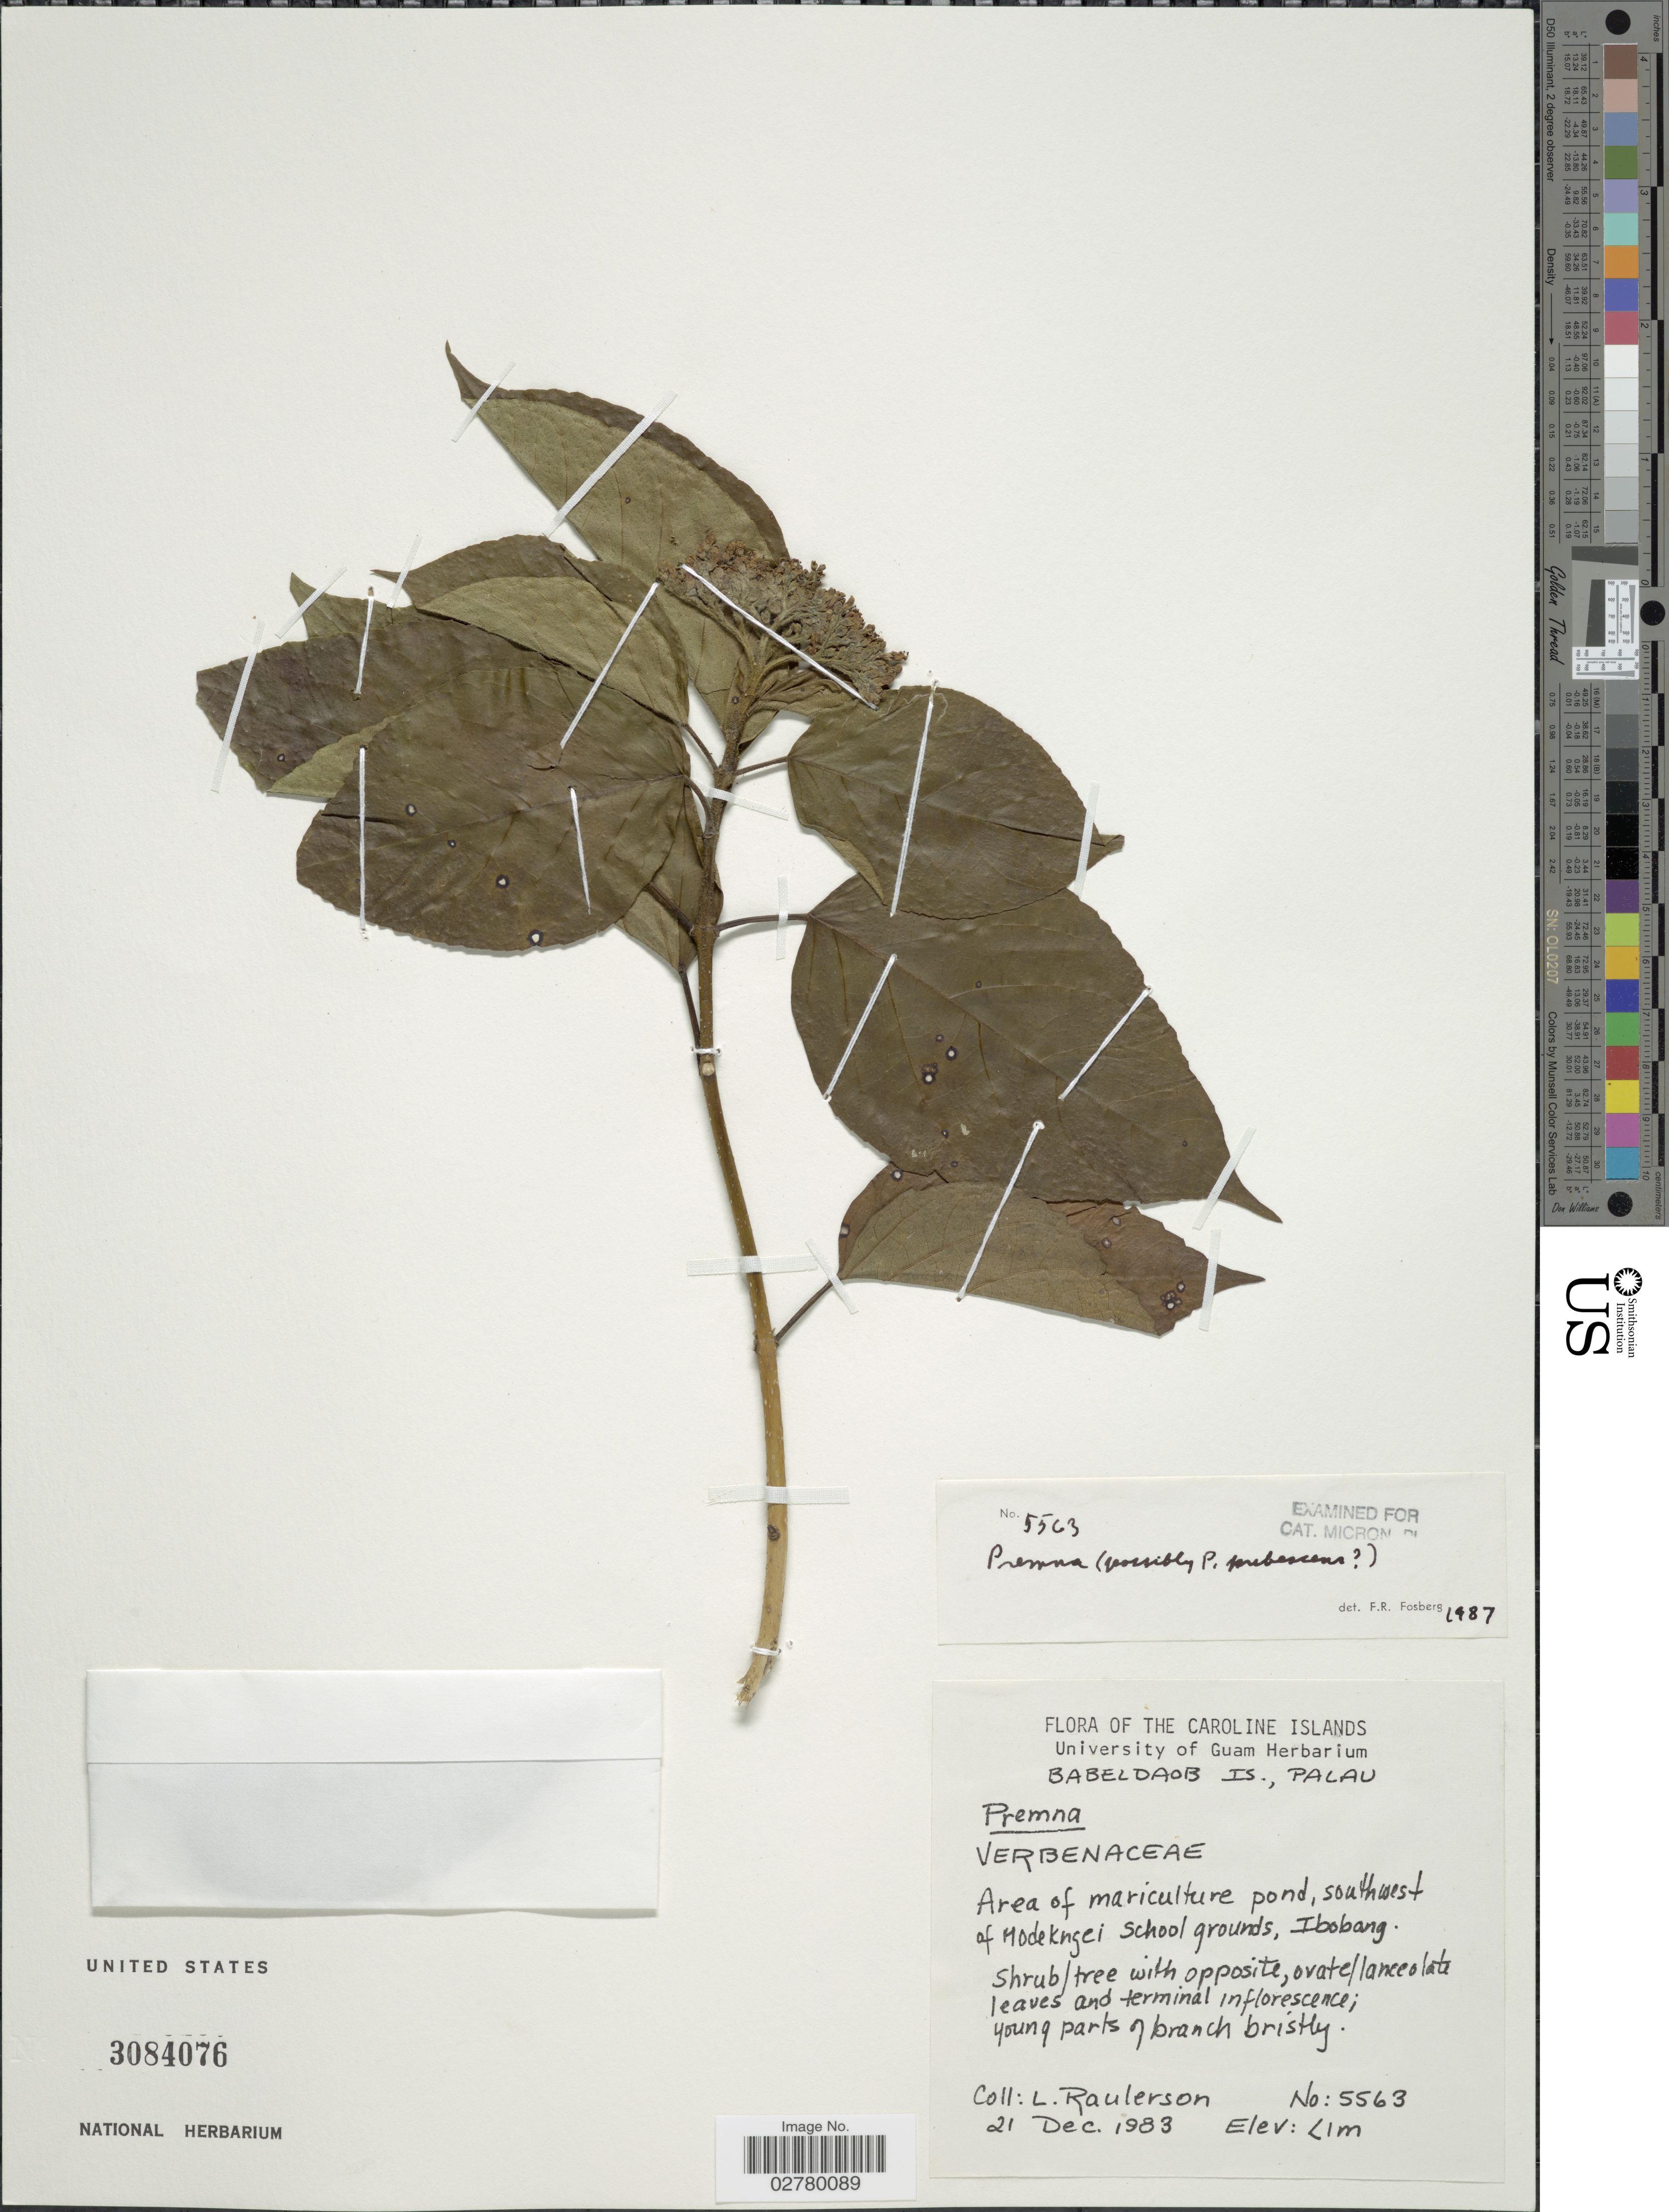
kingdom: Plantae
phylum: Tracheophyta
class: Magnoliopsida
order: Lamiales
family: Lamiaceae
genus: Premna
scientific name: Premna pubescens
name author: Blume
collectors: L. Raulerson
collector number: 5563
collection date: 1983-12-21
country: Palau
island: Babeldaob [Babelthuap]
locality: The Caroline Islands. Babeldaob Is., Palau. Area of mariculture pond, southwest of Modekngei School grounds, Ibobang.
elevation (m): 1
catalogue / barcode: US 3084076